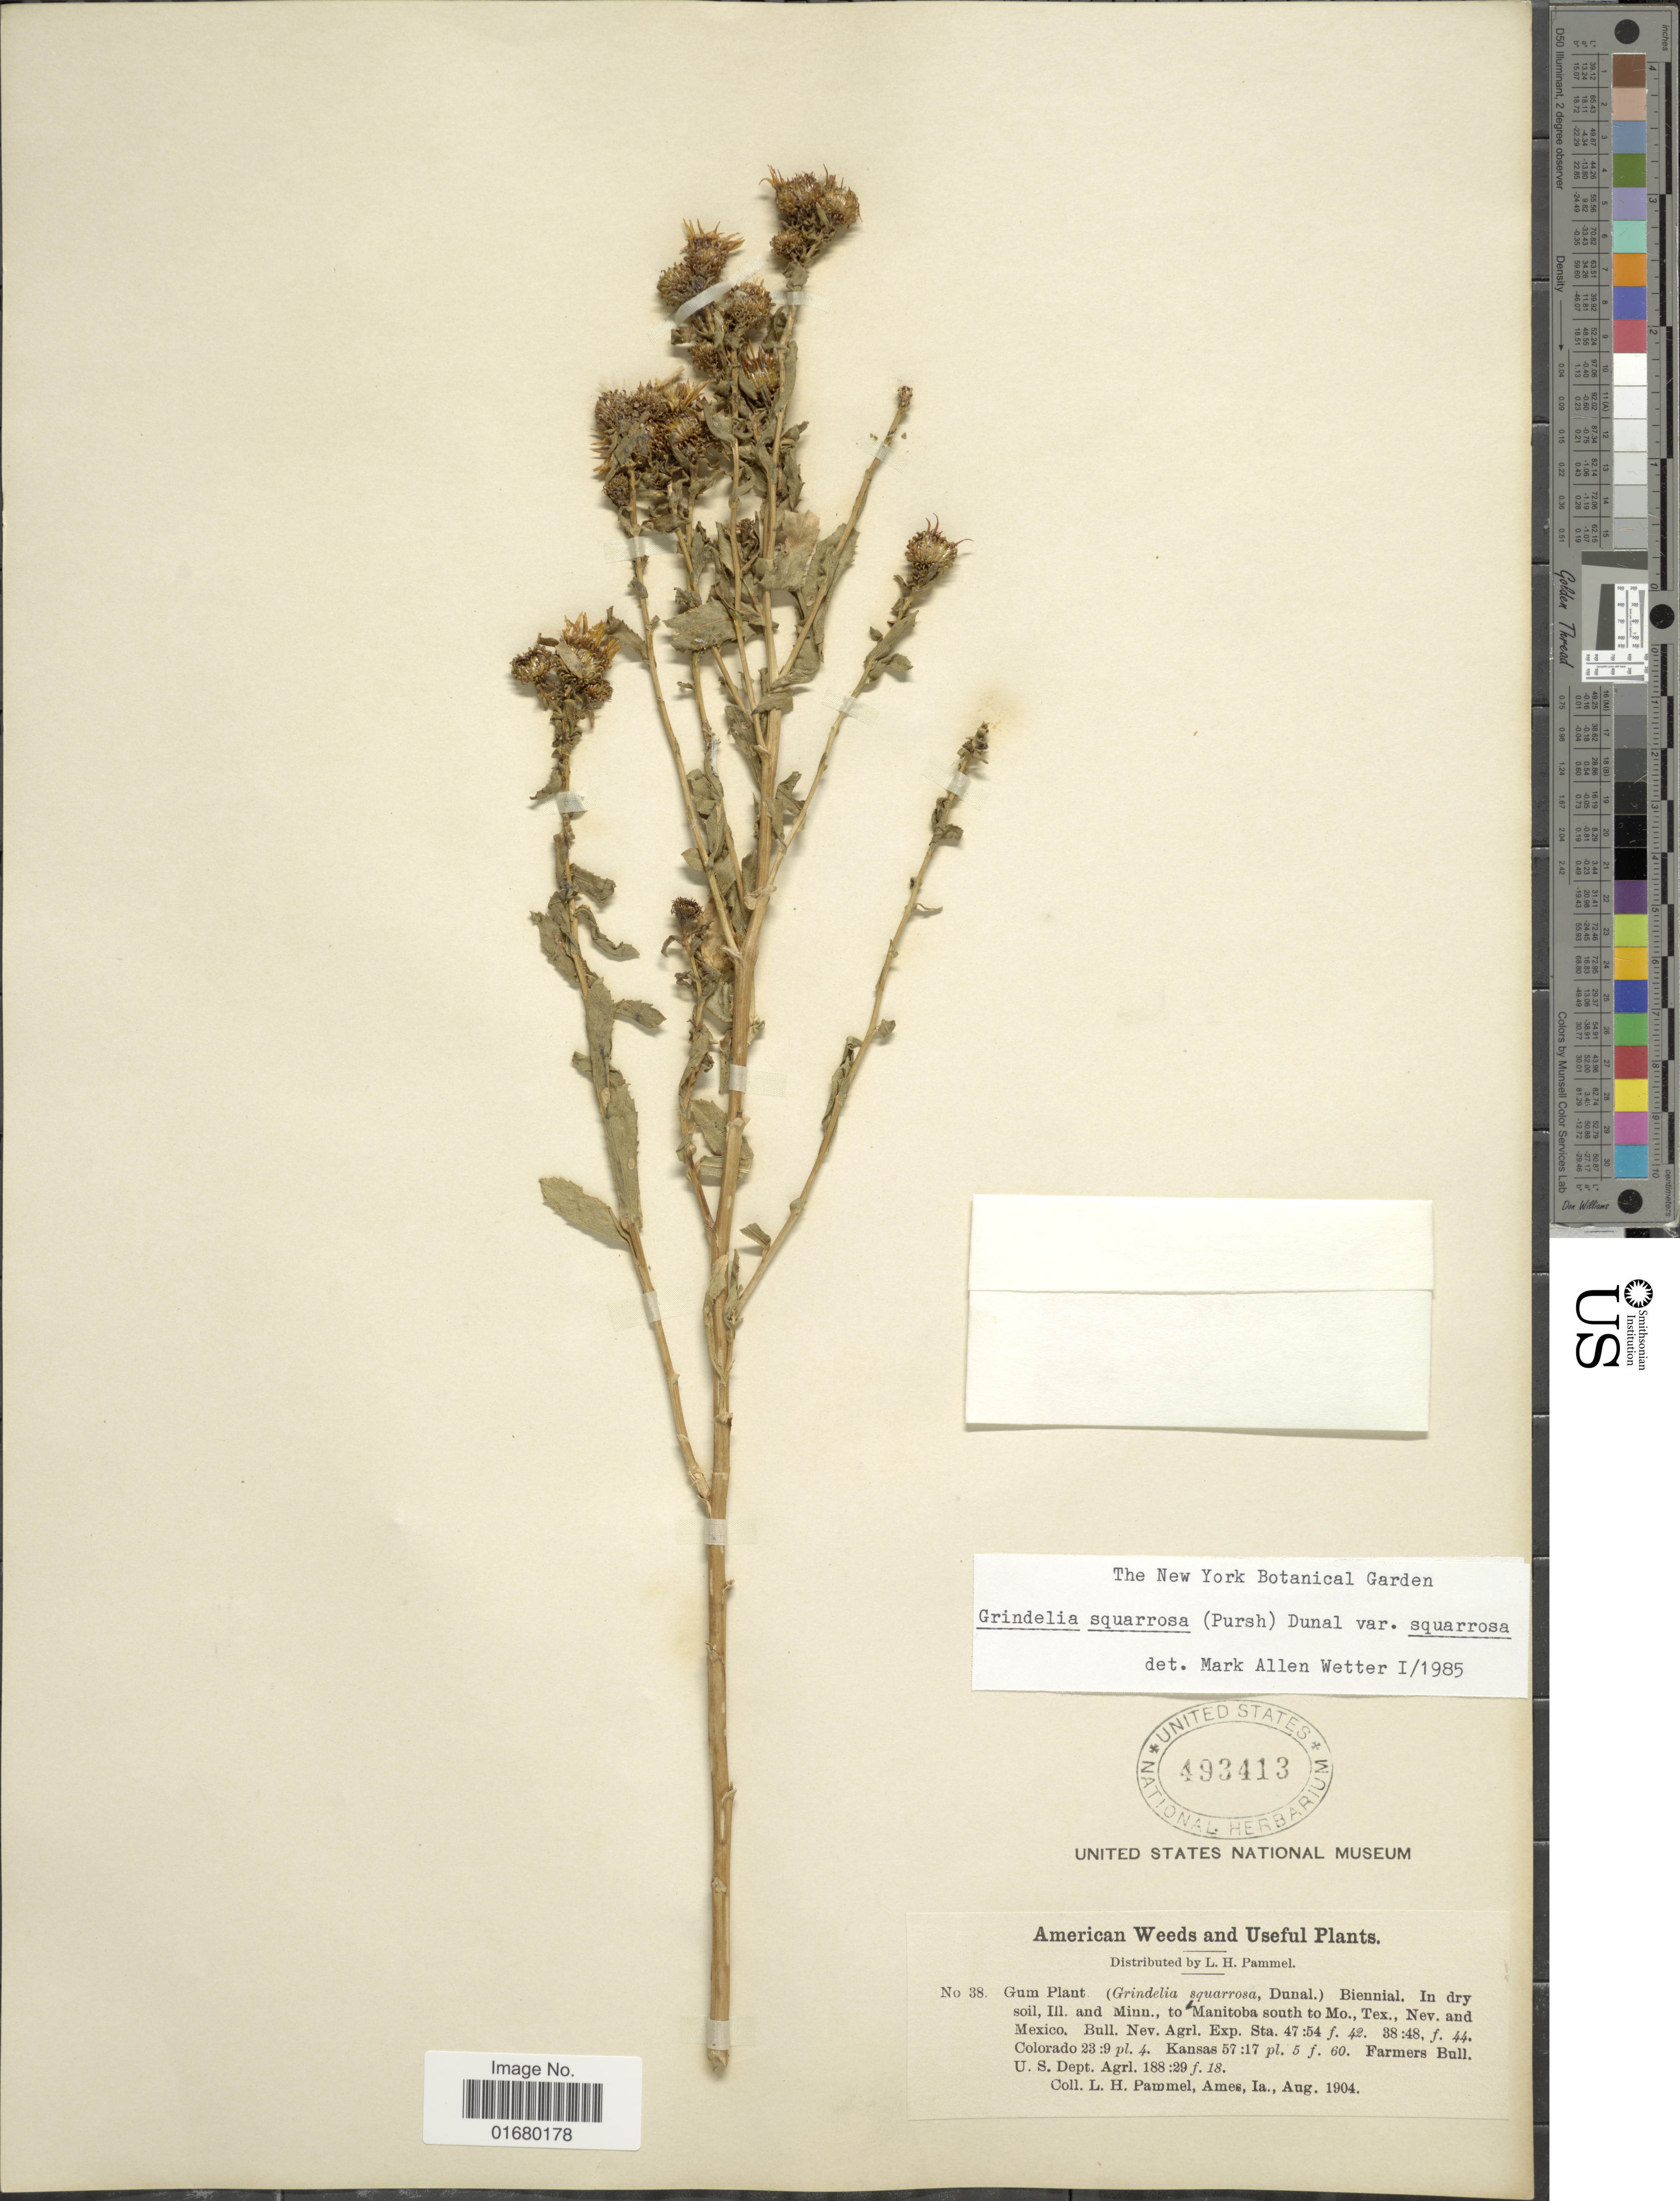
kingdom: Plantae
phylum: Tracheophyta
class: Magnoliopsida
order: Asterales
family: Asteraceae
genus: Grindelia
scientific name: Grindelia squarrosa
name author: (Pursh) Dunal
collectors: L. Pammel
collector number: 38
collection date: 1904-08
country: United States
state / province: Iowa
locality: Ames.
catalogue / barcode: US 493413